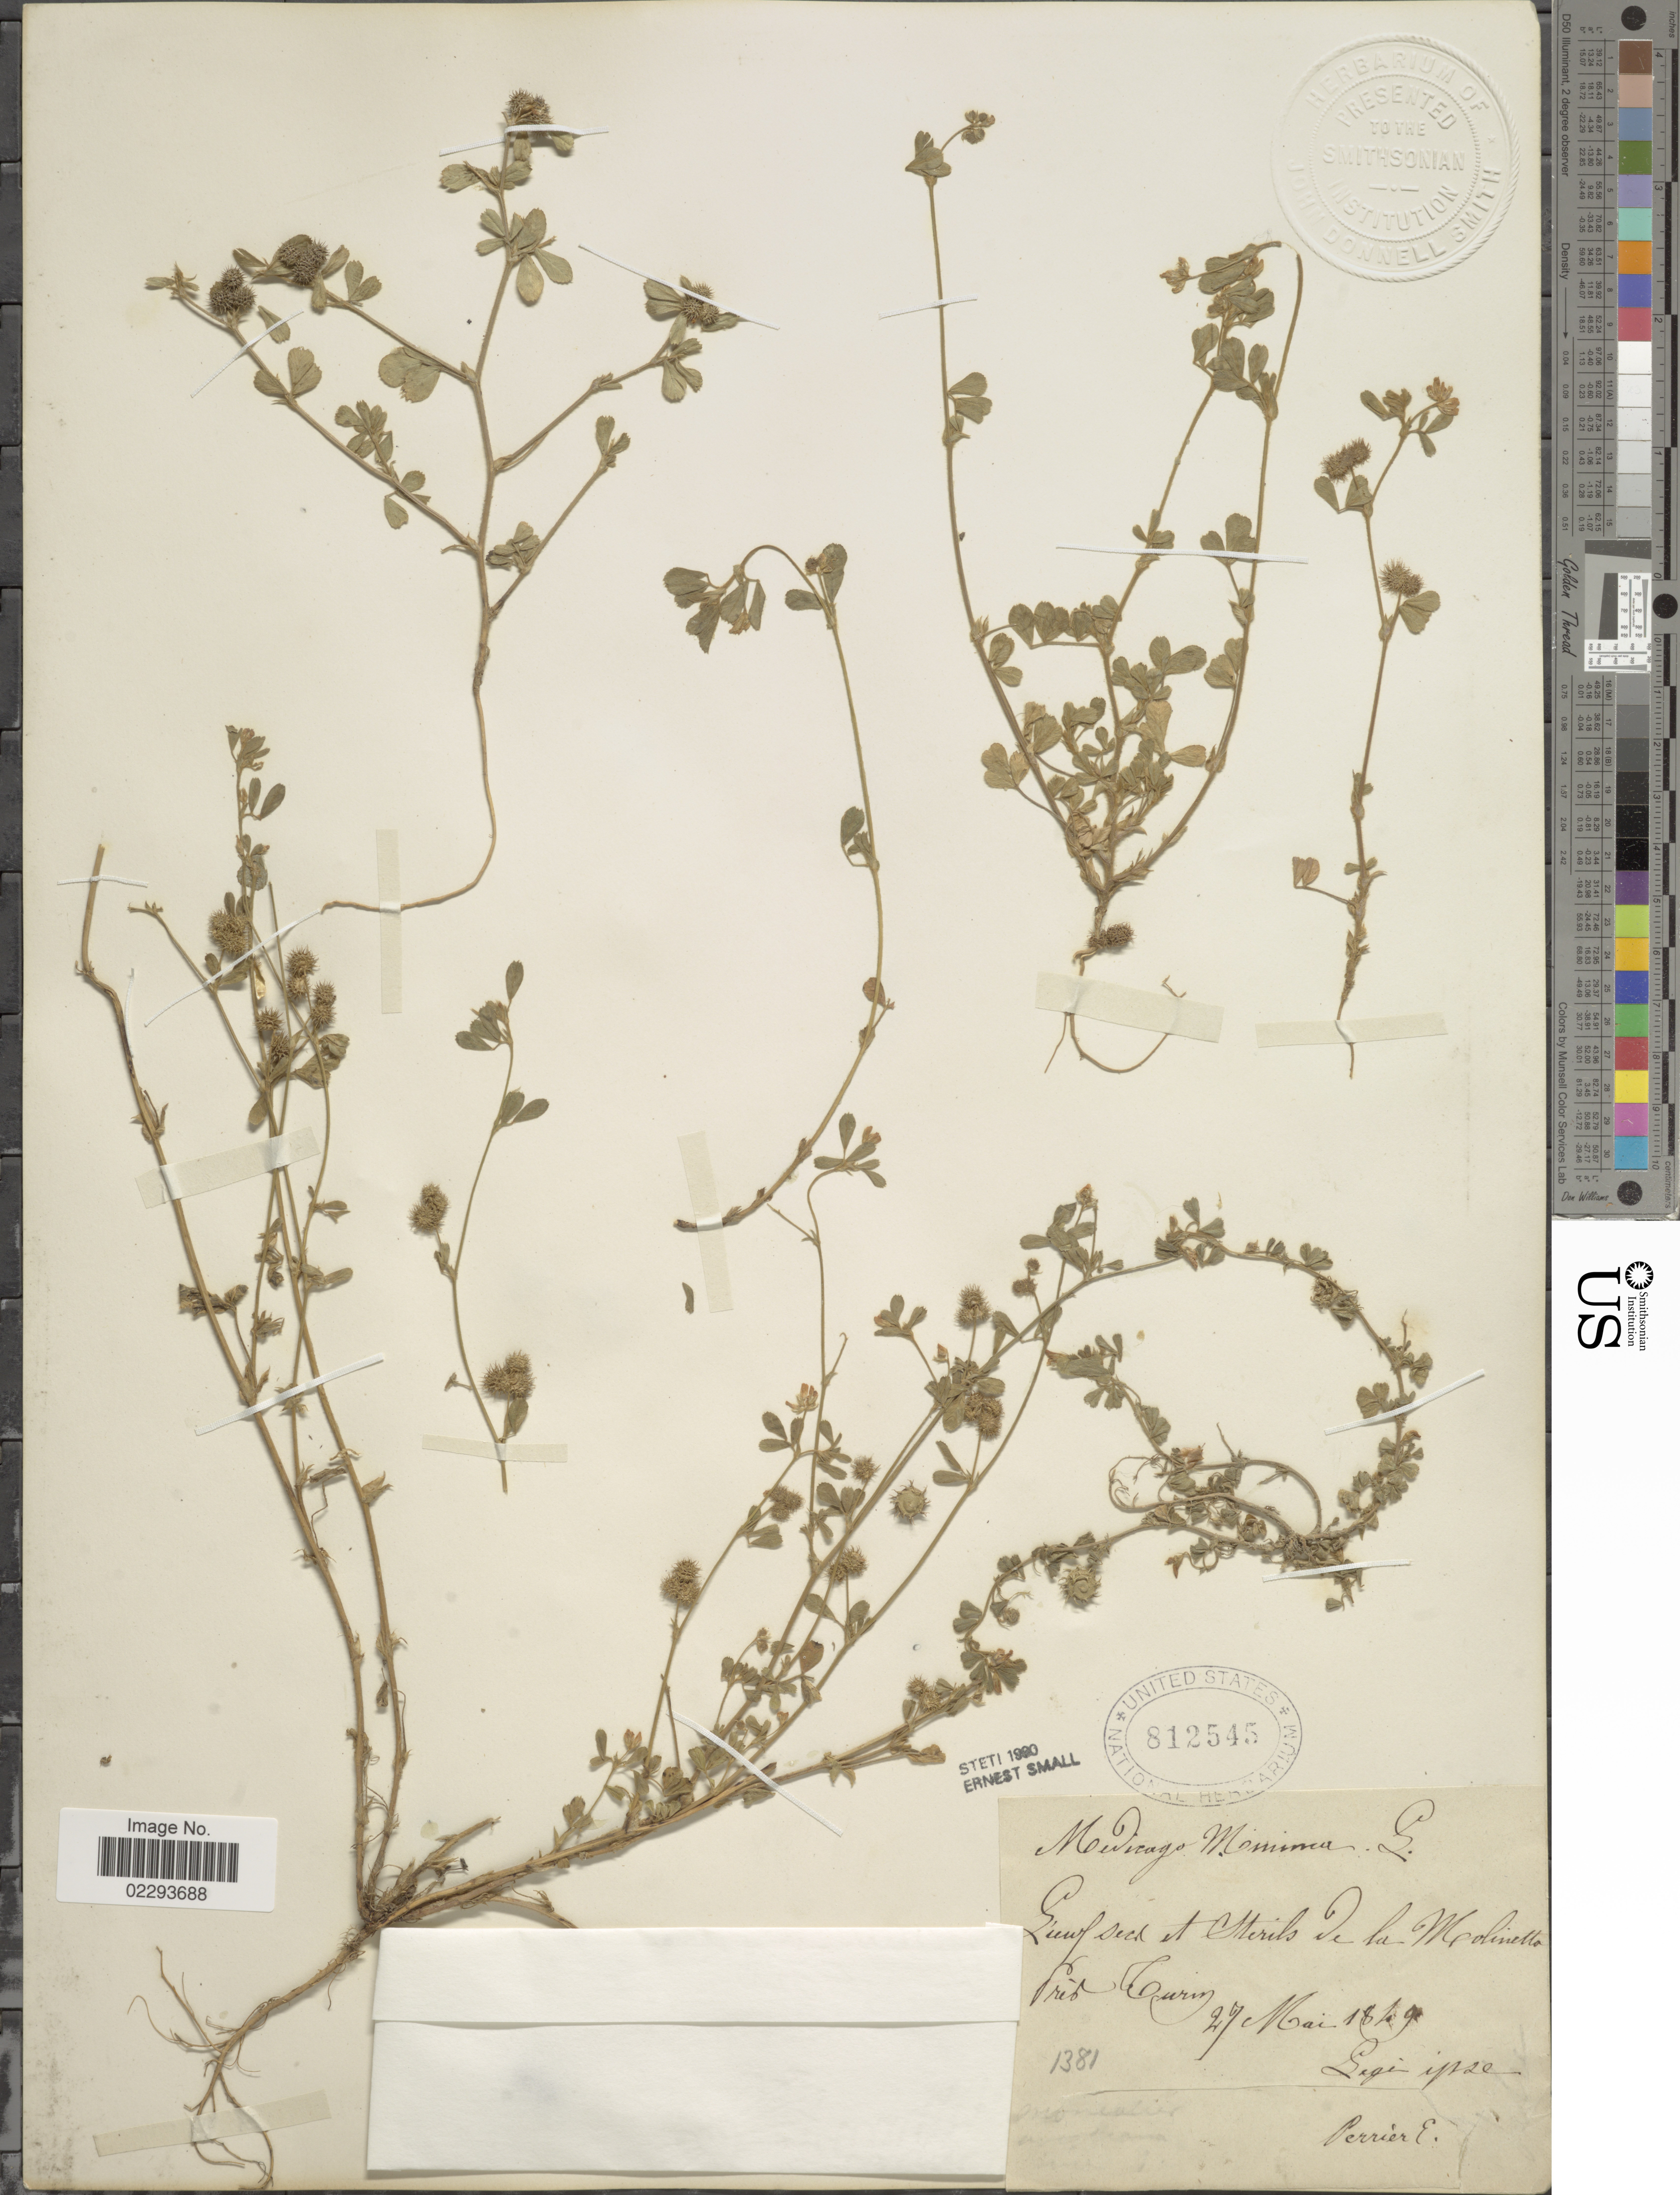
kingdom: Plantae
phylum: Tracheophyta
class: Magnoliopsida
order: Fabales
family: Fabaceae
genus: Medicago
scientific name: Medicago minima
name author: Lam.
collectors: E. Perrier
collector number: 1381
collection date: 1849-05-27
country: France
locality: Lieux er Merils de la Molinetto Pres Curry. [interpreted]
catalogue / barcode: US 812545